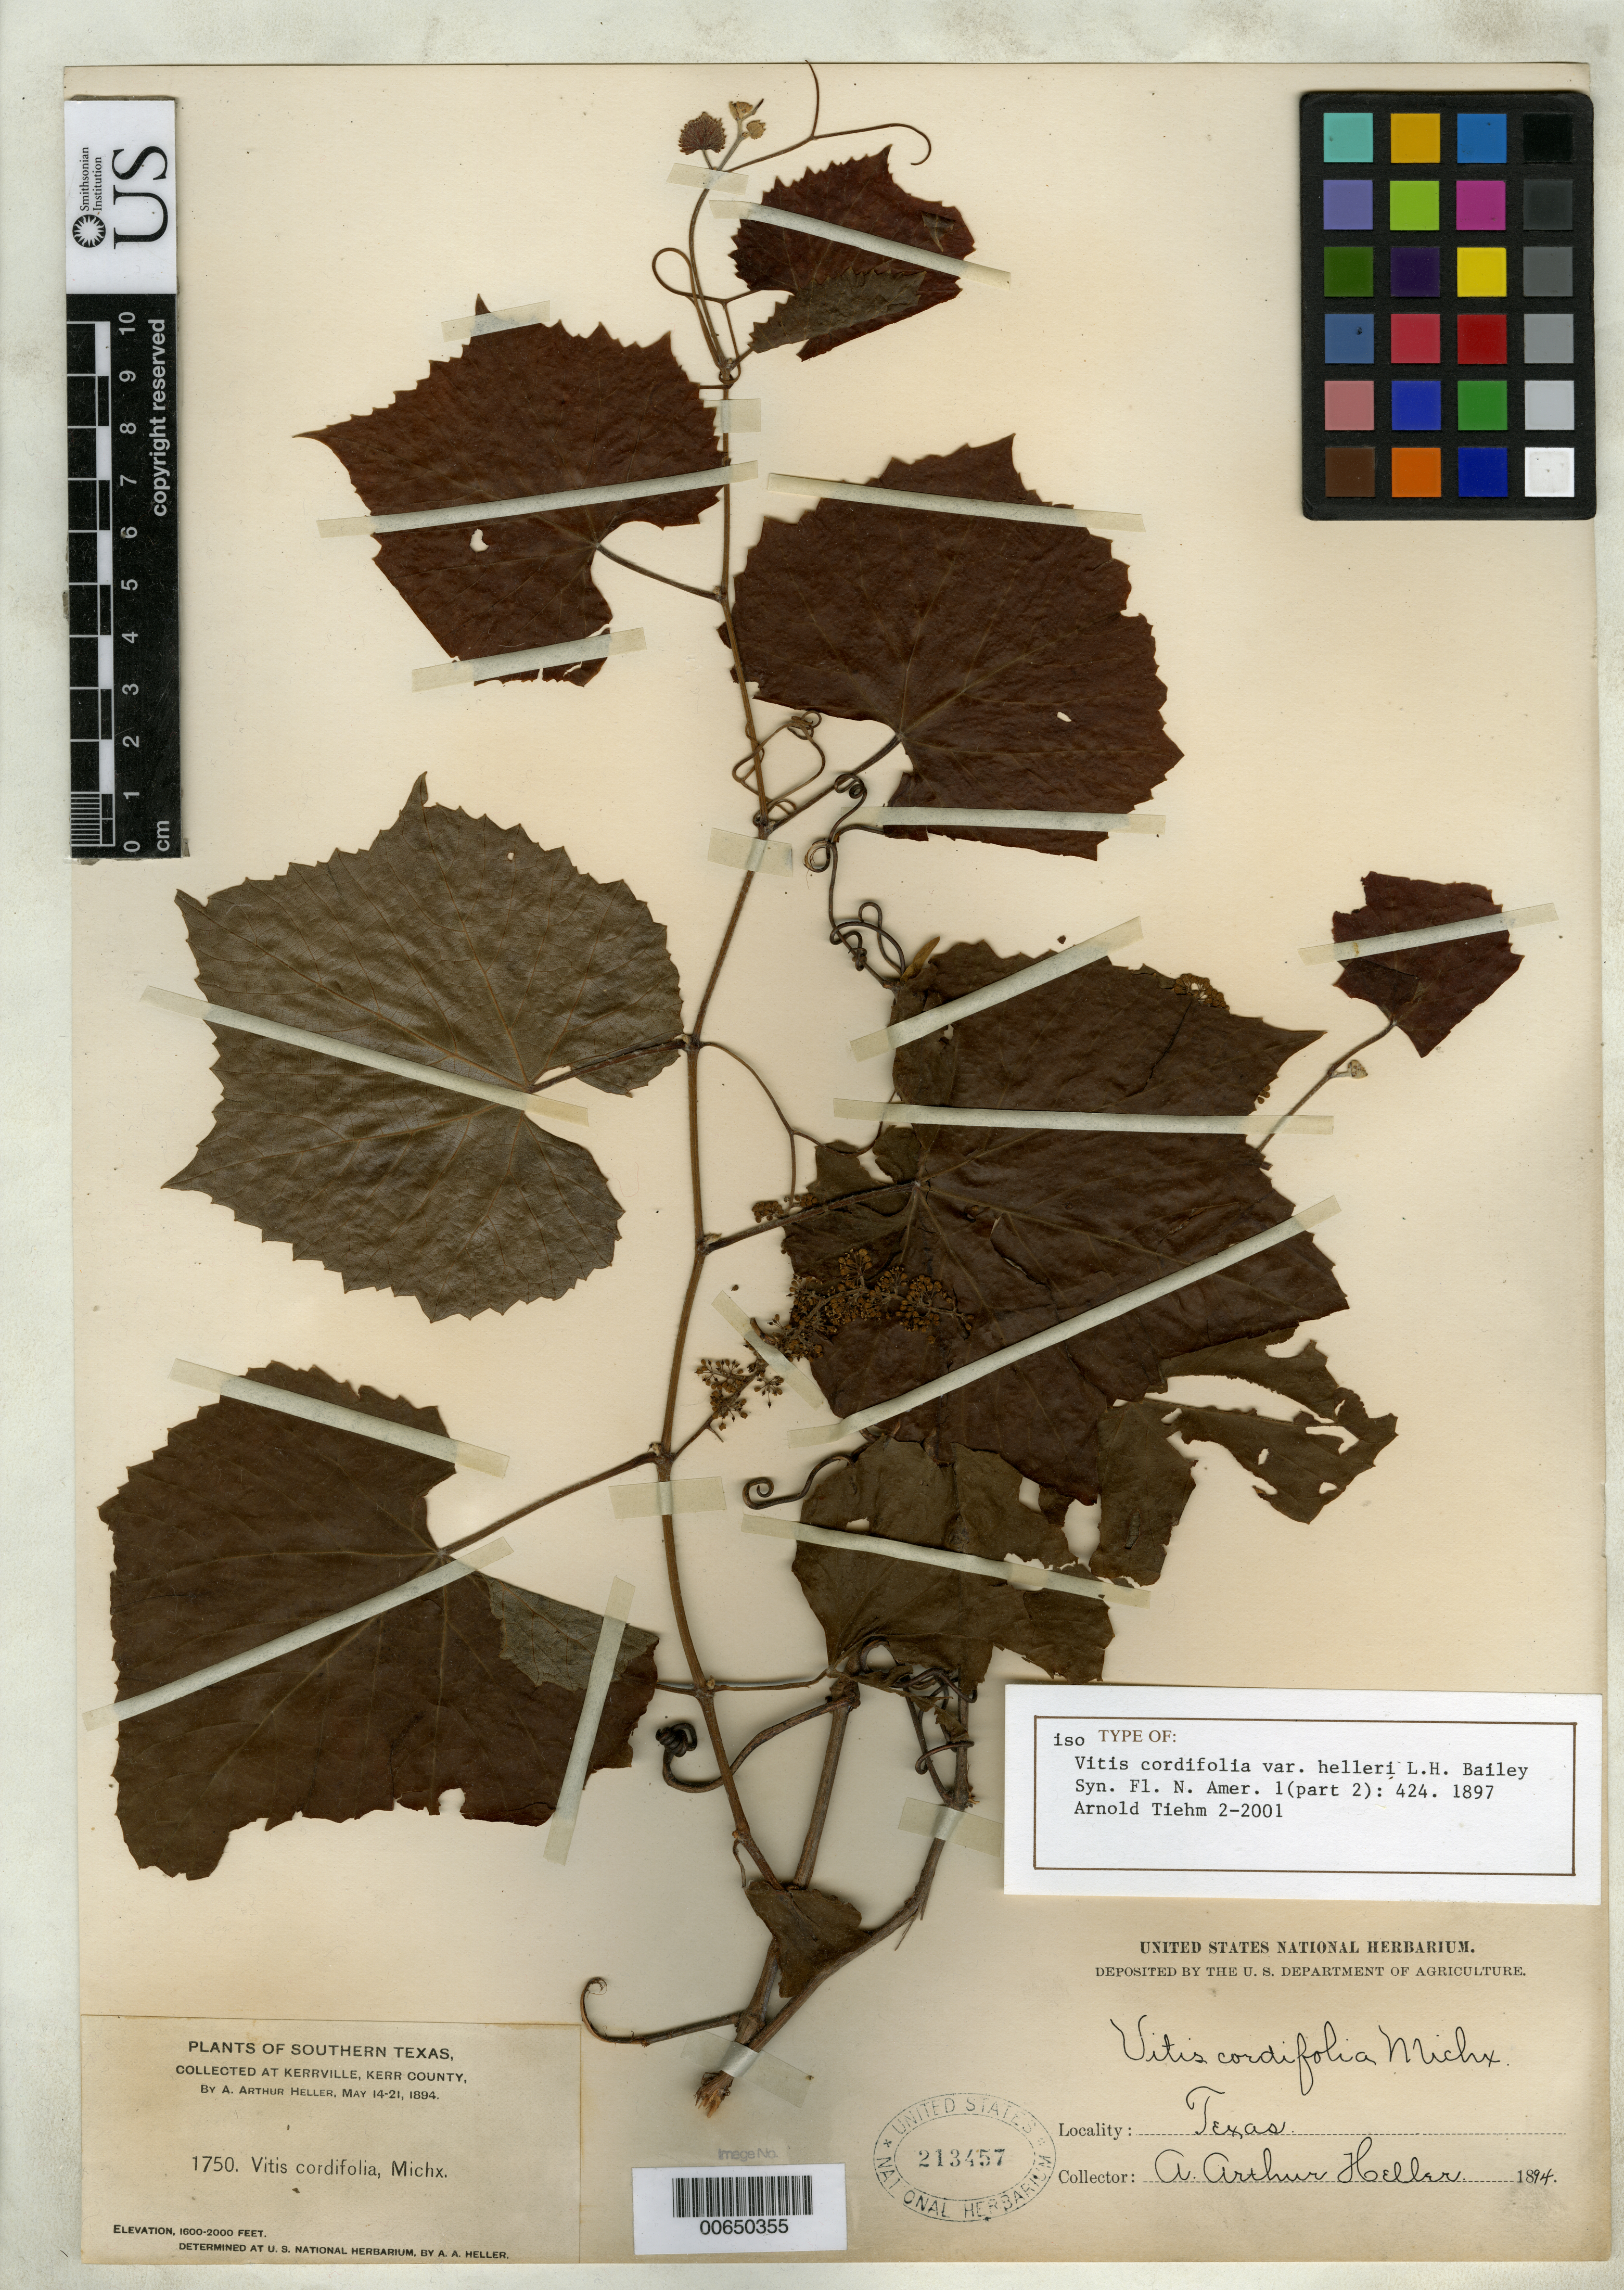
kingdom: Plantae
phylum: Tracheophyta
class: Magnoliopsida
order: Vitales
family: Vitaceae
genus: Vitis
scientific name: Vitis cordifolia var. helleri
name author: L.H. Bailey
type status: Isotype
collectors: A. A. Heller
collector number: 1750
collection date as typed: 14 May 1894 to 21 May 1894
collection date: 1894-05-14/1894-05-21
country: United States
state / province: Texas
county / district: Kerr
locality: Kerrville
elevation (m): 488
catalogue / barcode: US 213457